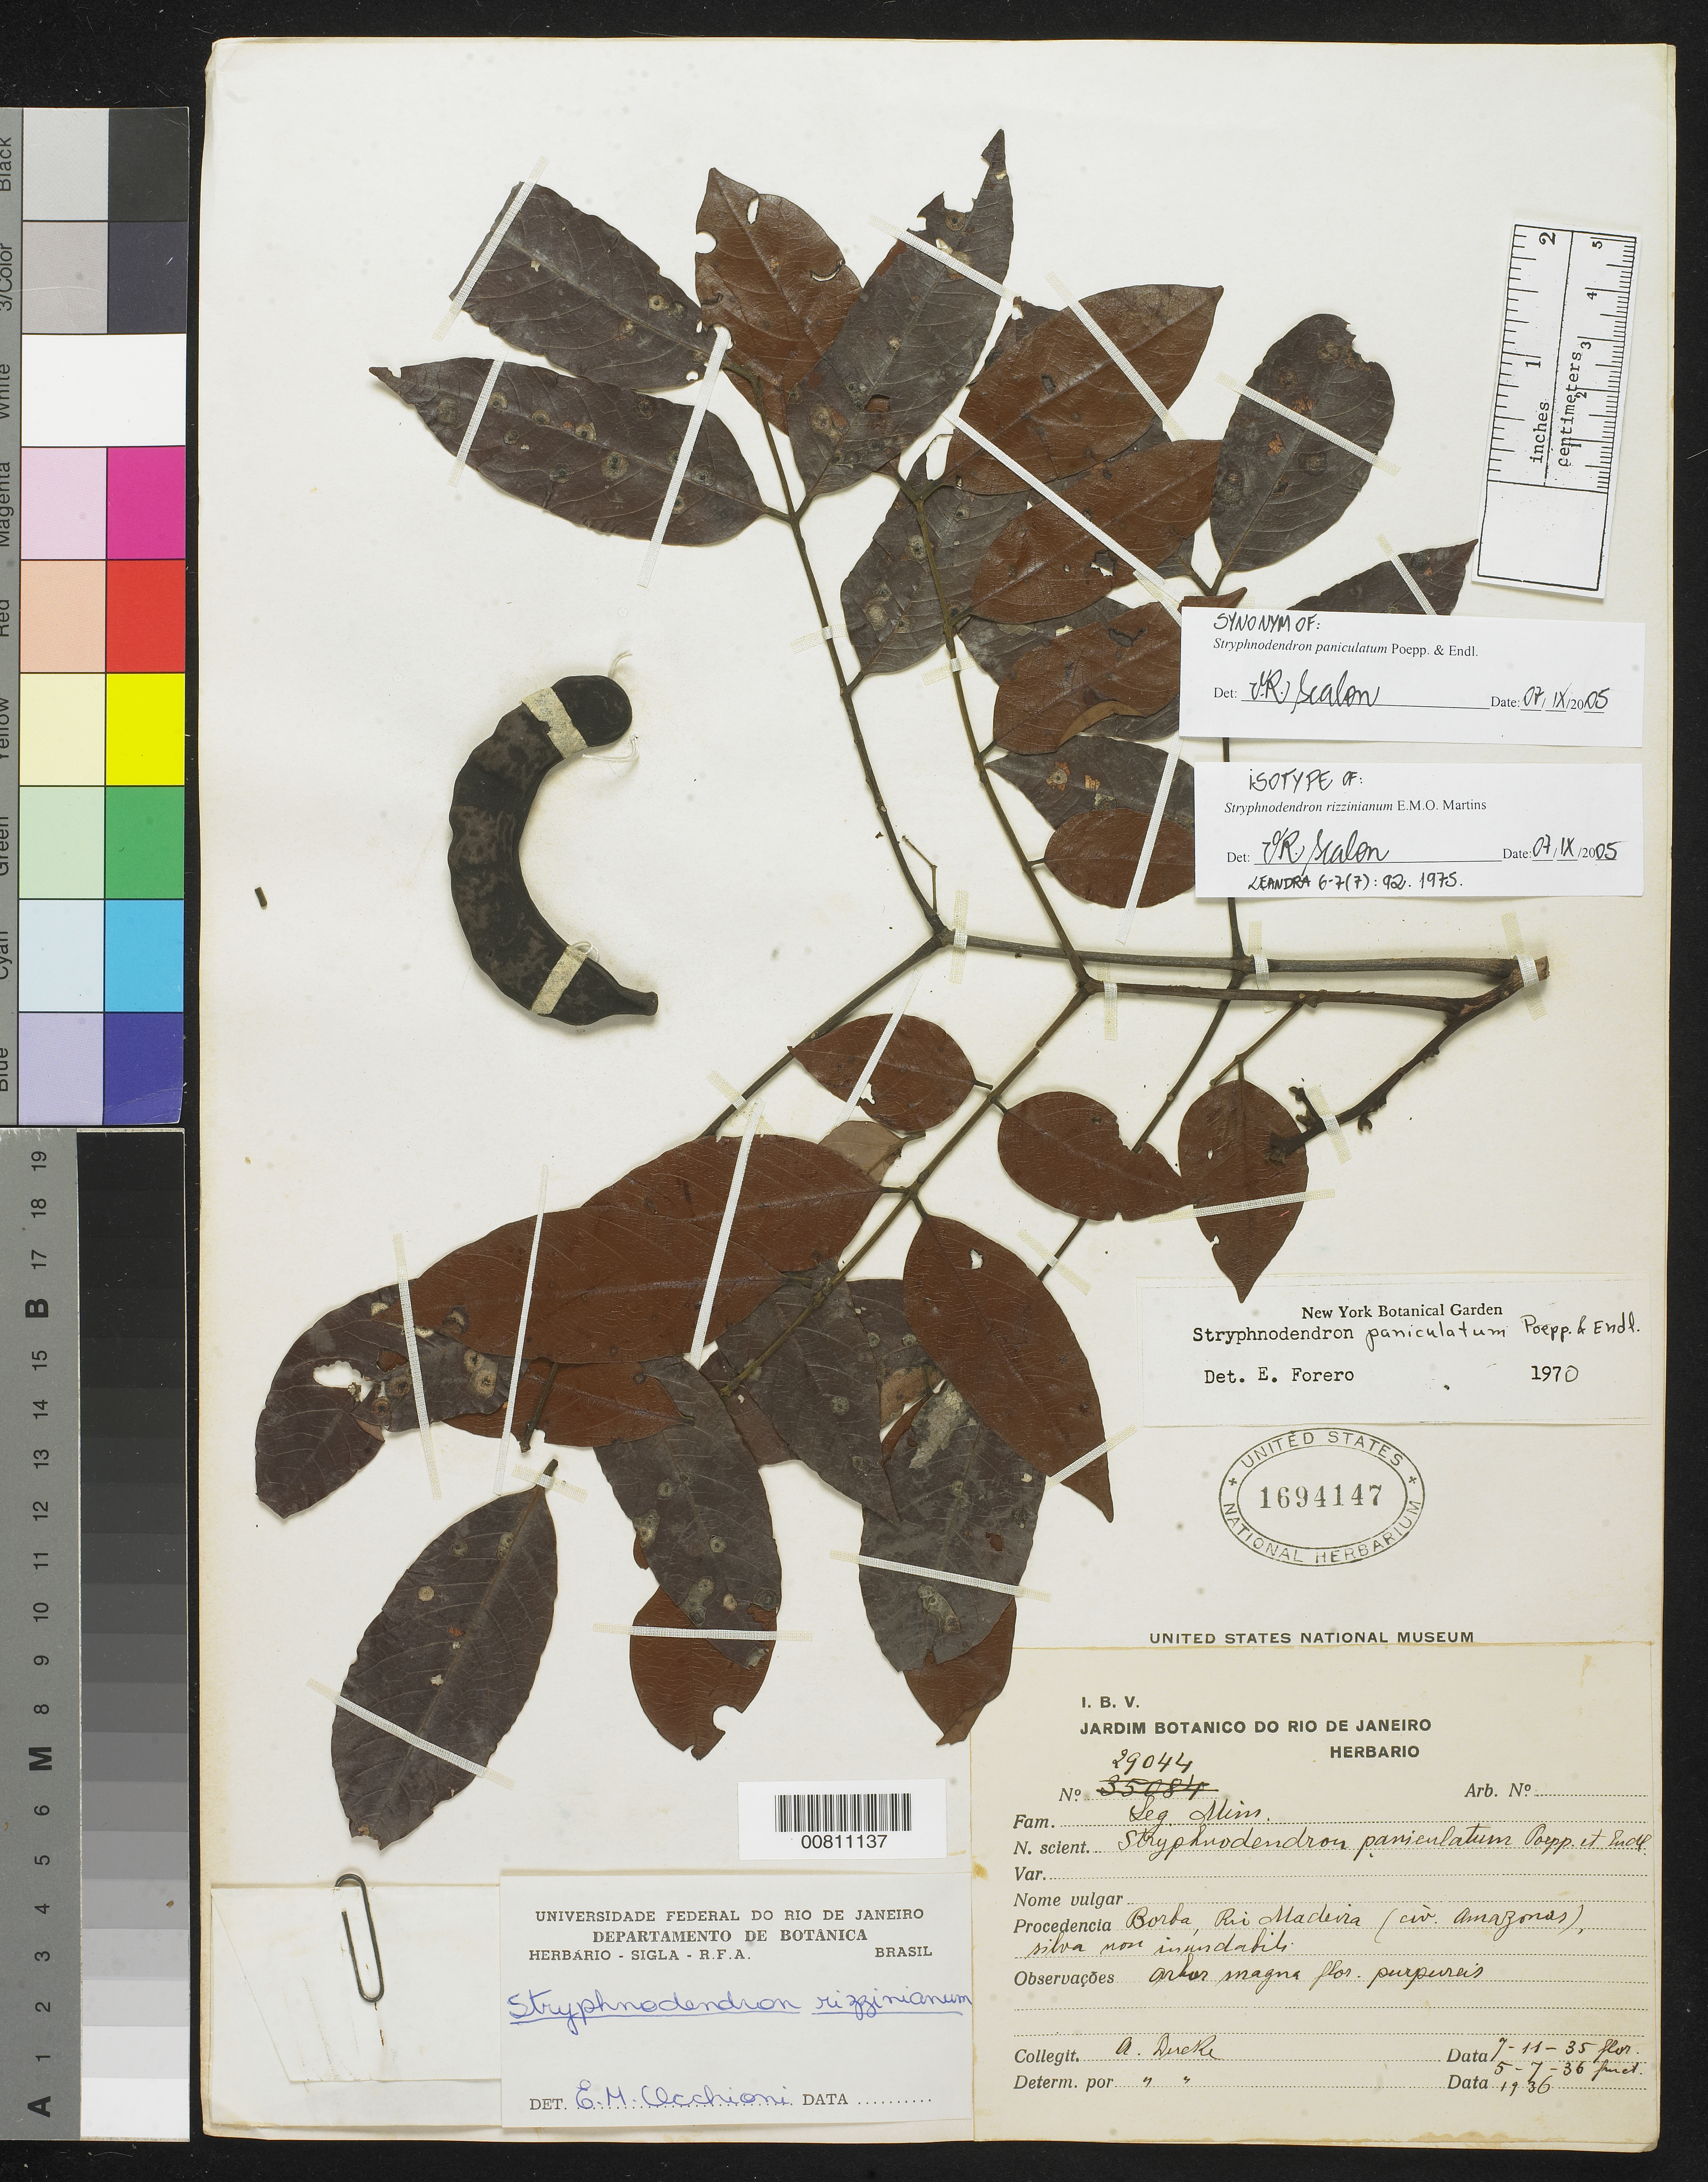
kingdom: Plantae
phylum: Tracheophyta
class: Magnoliopsida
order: Fabales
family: Fabaceae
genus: Stryphnodendron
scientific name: Stryphnodendron rizzinianum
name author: E.M.O. Martins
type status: Isotype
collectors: A. Ducke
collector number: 29044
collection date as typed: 07 Nov 1935 and 05 Jul 1936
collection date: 1935-11-07,1936-07-05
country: Brazil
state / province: Amazonas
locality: Borba, Rio Madeira (civ. Amazonas).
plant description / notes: Confusing collection date on label, apparently mixture collected on 2 dates, "7-11-35 flor. 5-7-36 fruct."; label on holotype apparently similarly dated.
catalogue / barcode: US 1694147